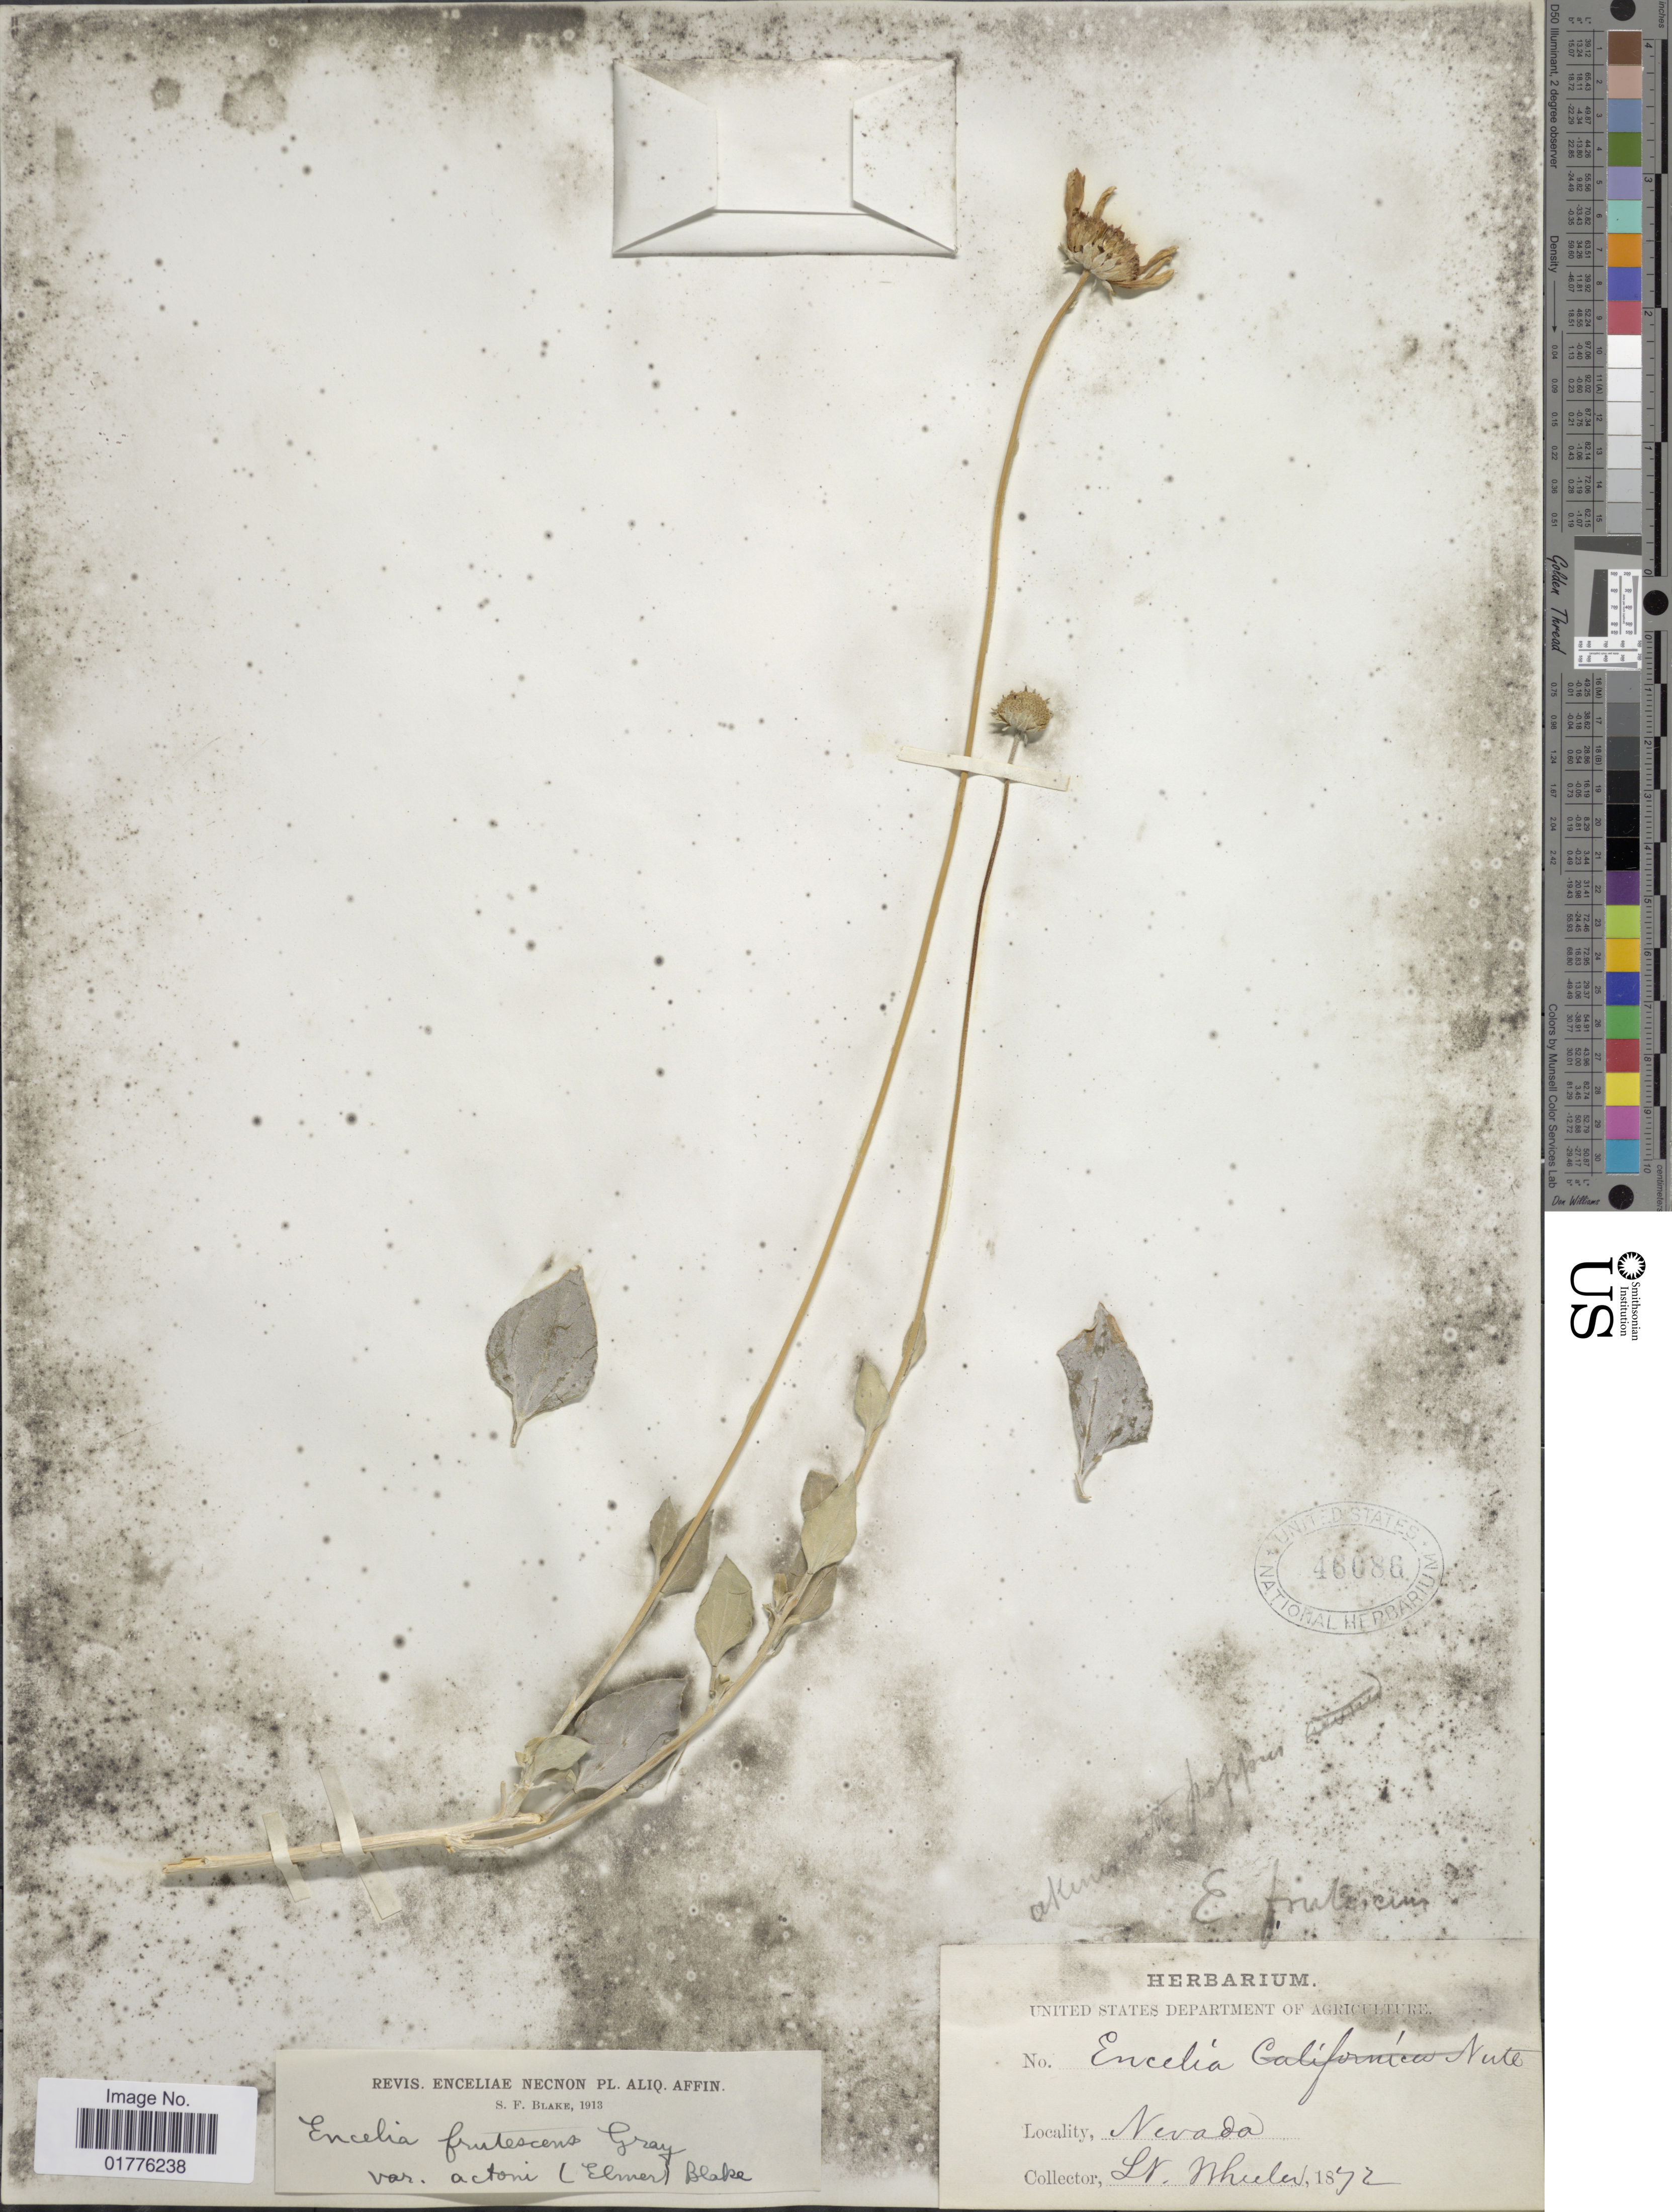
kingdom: Plantae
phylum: Tracheophyta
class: Magnoliopsida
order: Asterales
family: Asteraceae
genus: Encelia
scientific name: Encelia frutescens var. actonii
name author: (Elmer) S.F. Blake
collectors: L. Wheeler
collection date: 1872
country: United States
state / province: Nevada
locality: Nevada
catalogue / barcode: US 46086